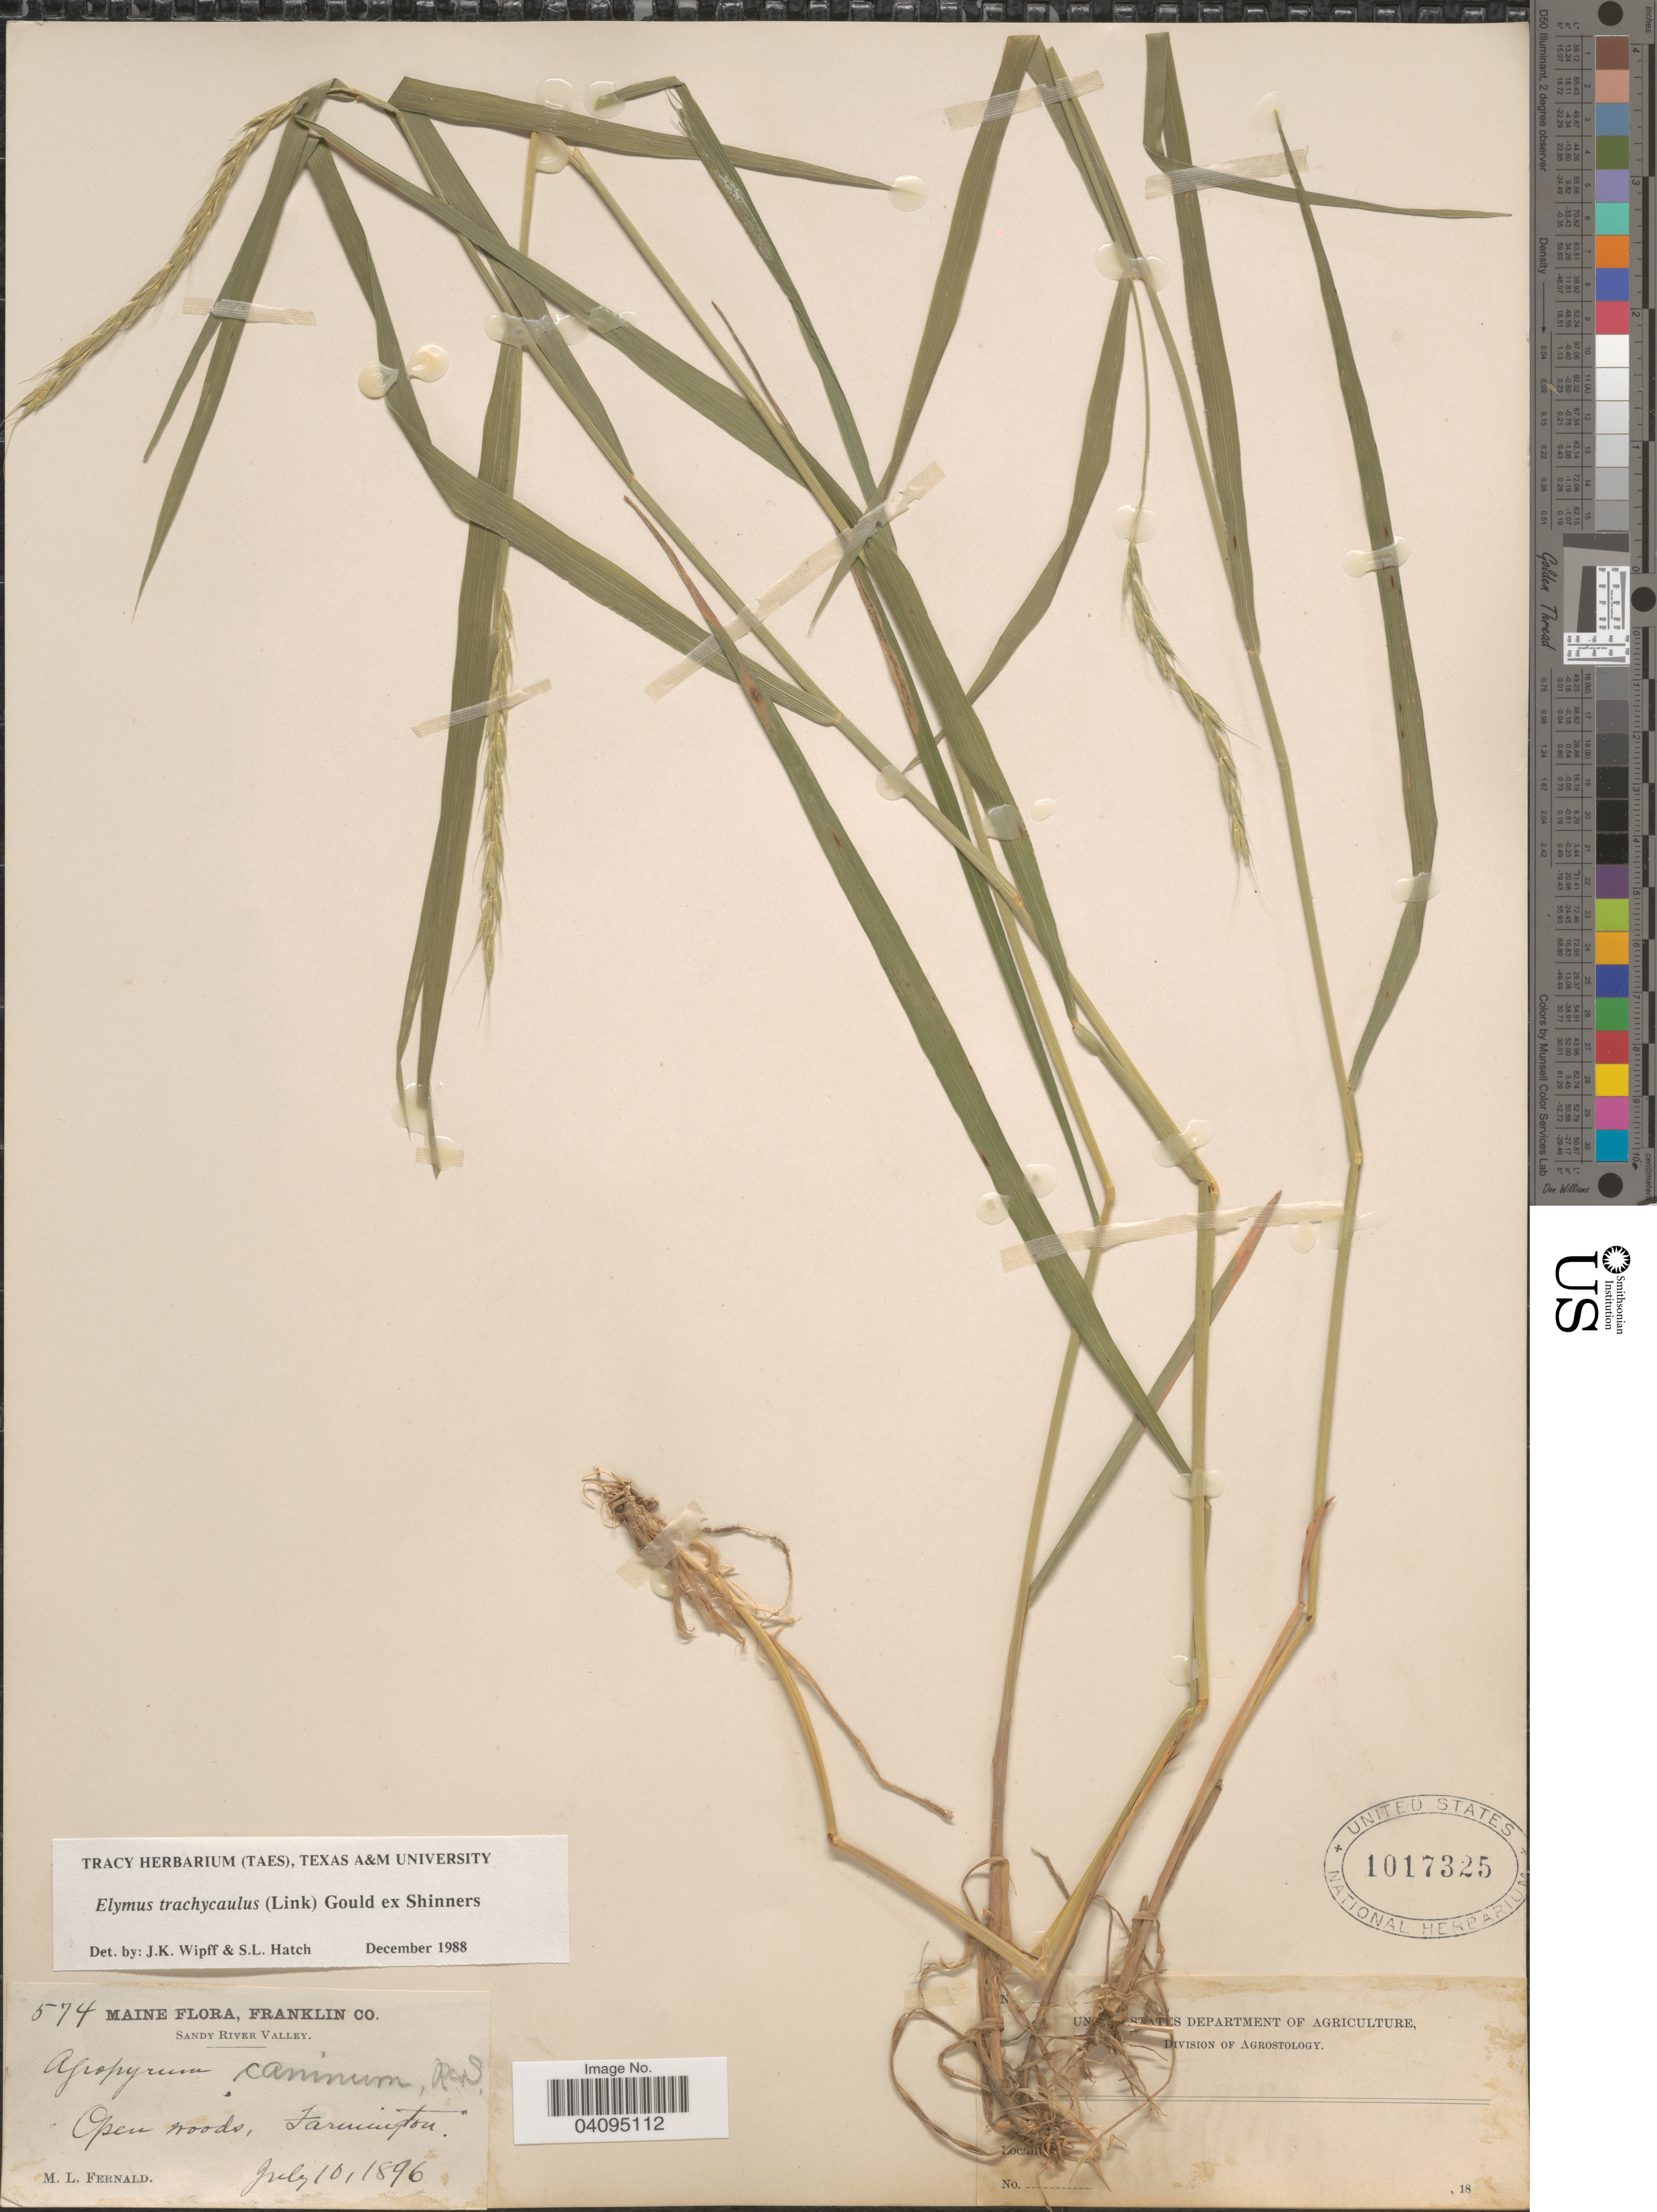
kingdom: Plantae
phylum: Tracheophyta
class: Liliopsida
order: Poales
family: Poaceae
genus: Elymus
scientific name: Elymus trachycaulus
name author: (Link) Gould ex Shinners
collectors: M. L. Fernald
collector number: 574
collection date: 1896-07-10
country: United States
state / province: Maine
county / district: Franklin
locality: Sandy River Valley. Open woods, Farmington.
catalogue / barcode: US 1017325